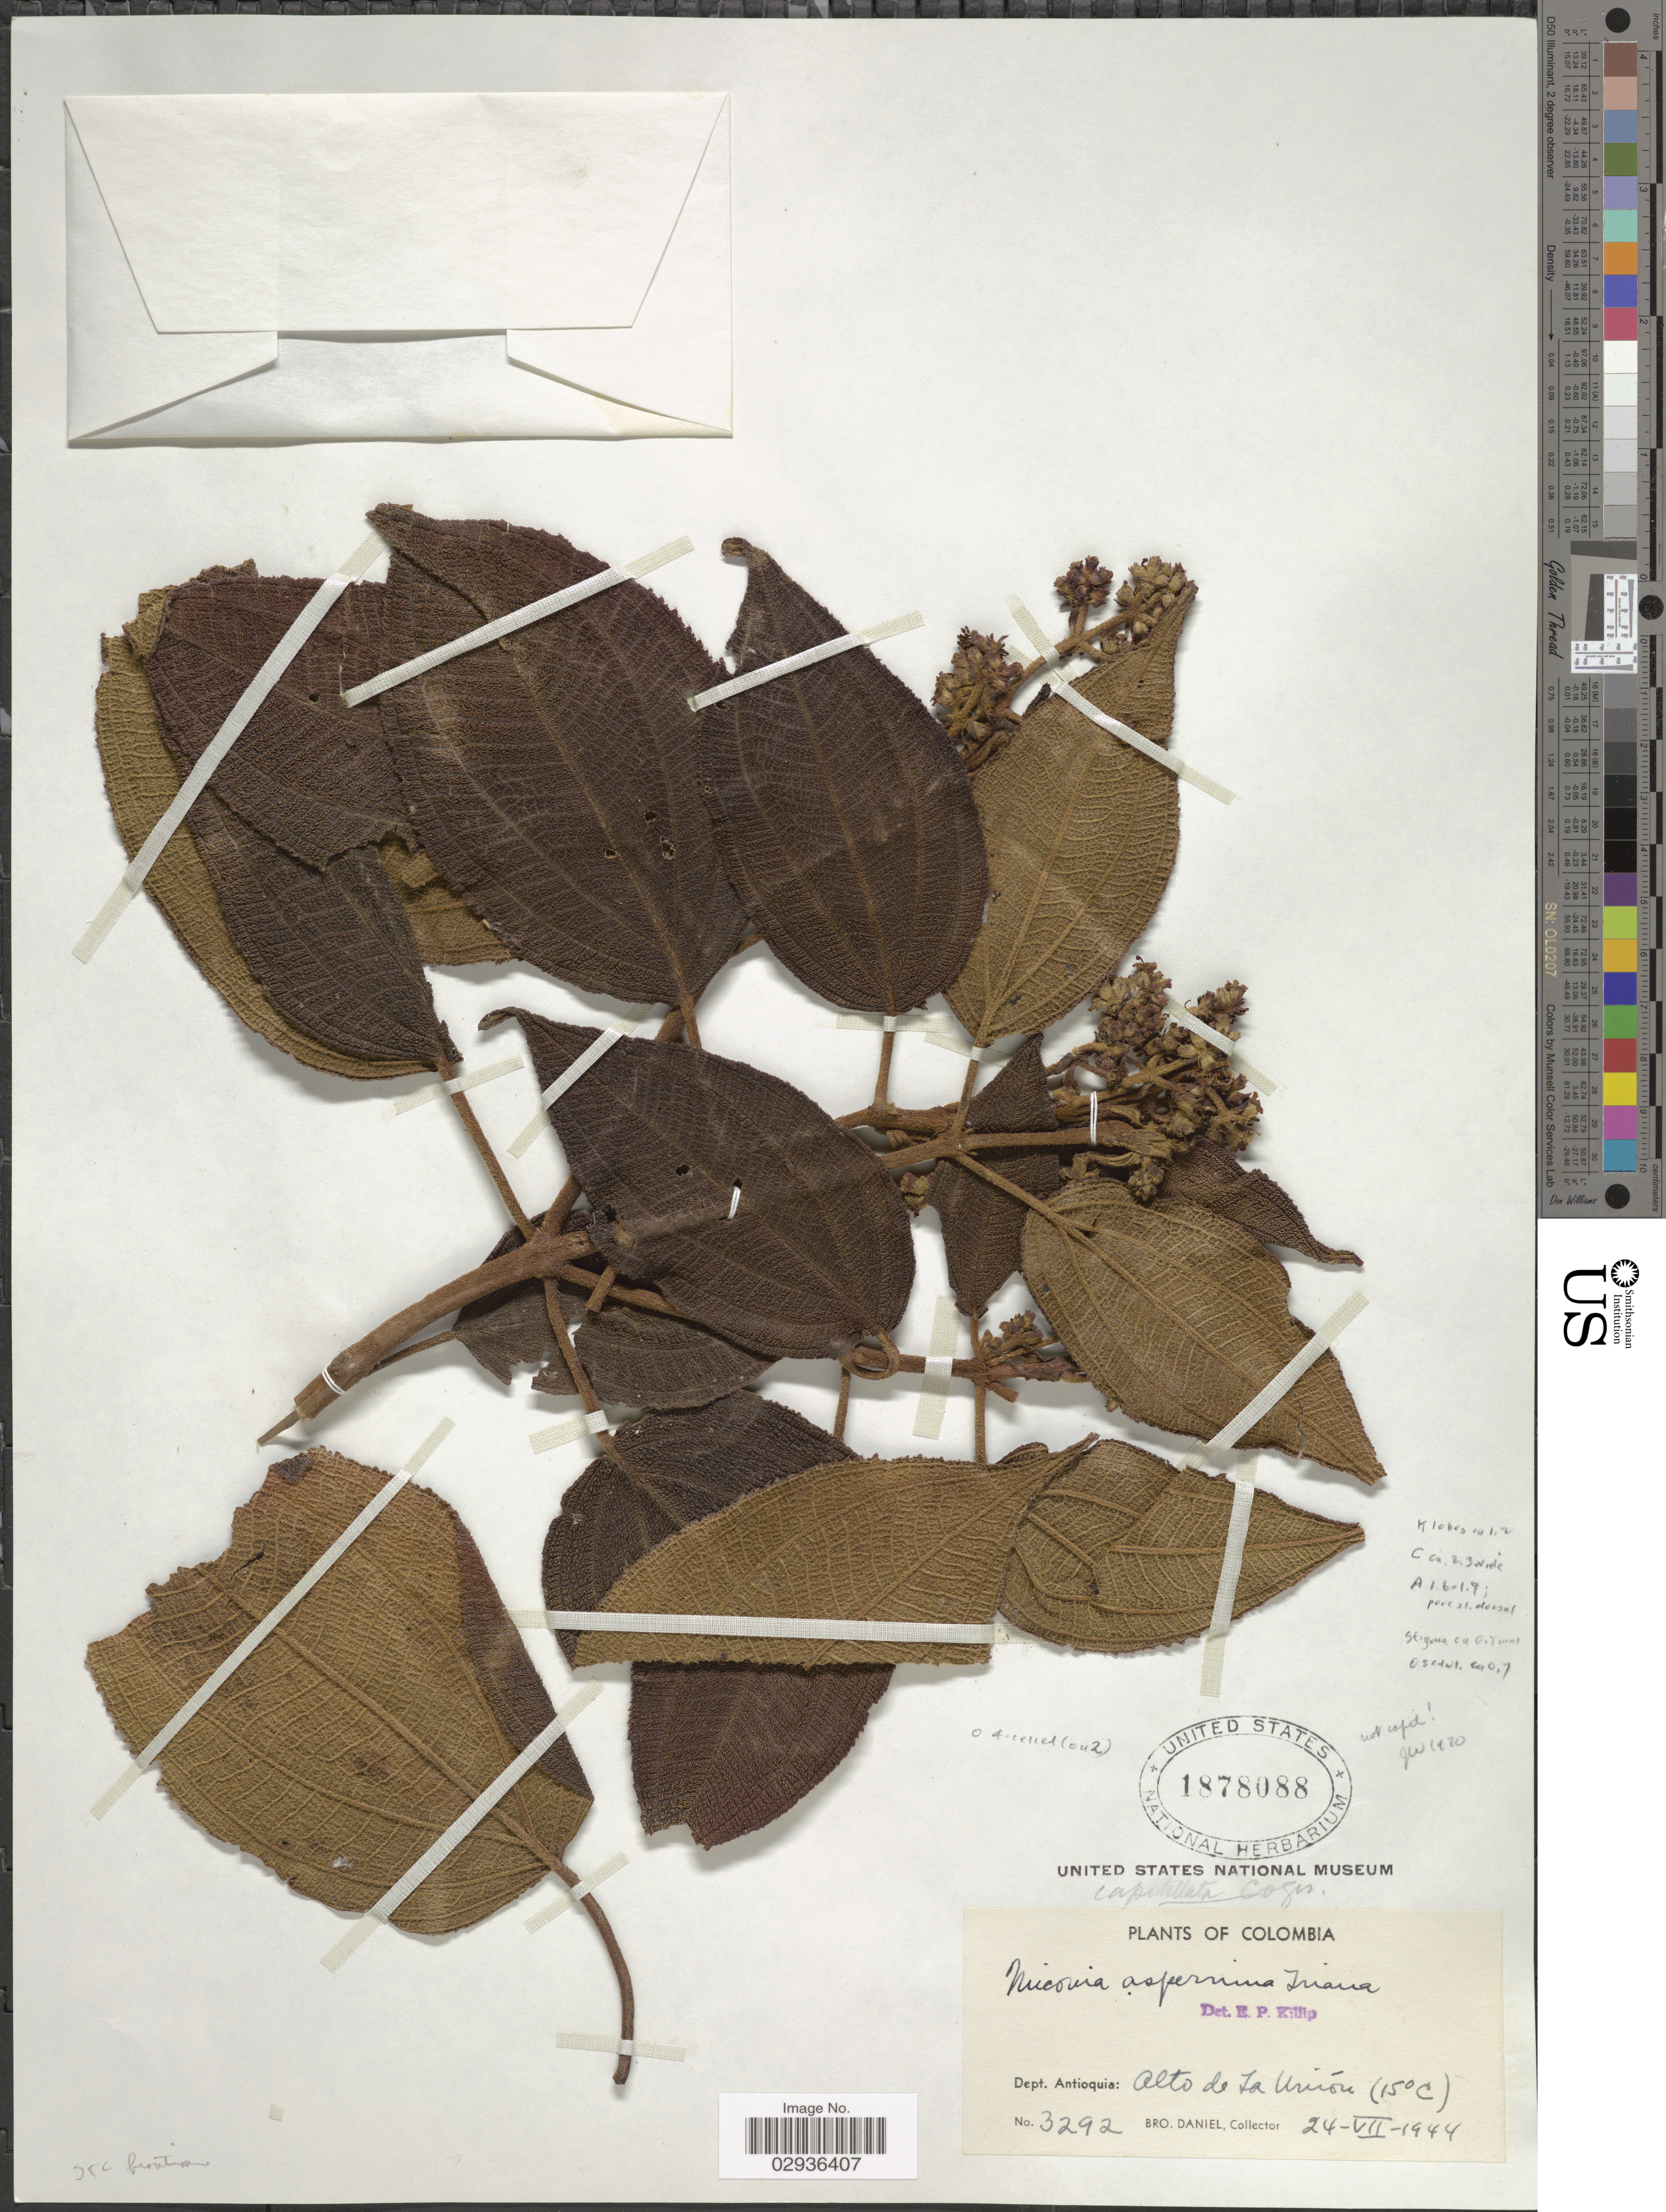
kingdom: Plantae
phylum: Tracheophyta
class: Magnoliopsida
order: Myrtales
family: Melastomataceae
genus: Miconia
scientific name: Miconia asperrima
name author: Triana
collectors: Bro. Daniel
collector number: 3292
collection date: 1944-07-24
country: Colombia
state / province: Antioquia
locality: Dept. Antioquia: Alto de La Unión (15°C).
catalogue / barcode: US 1878088